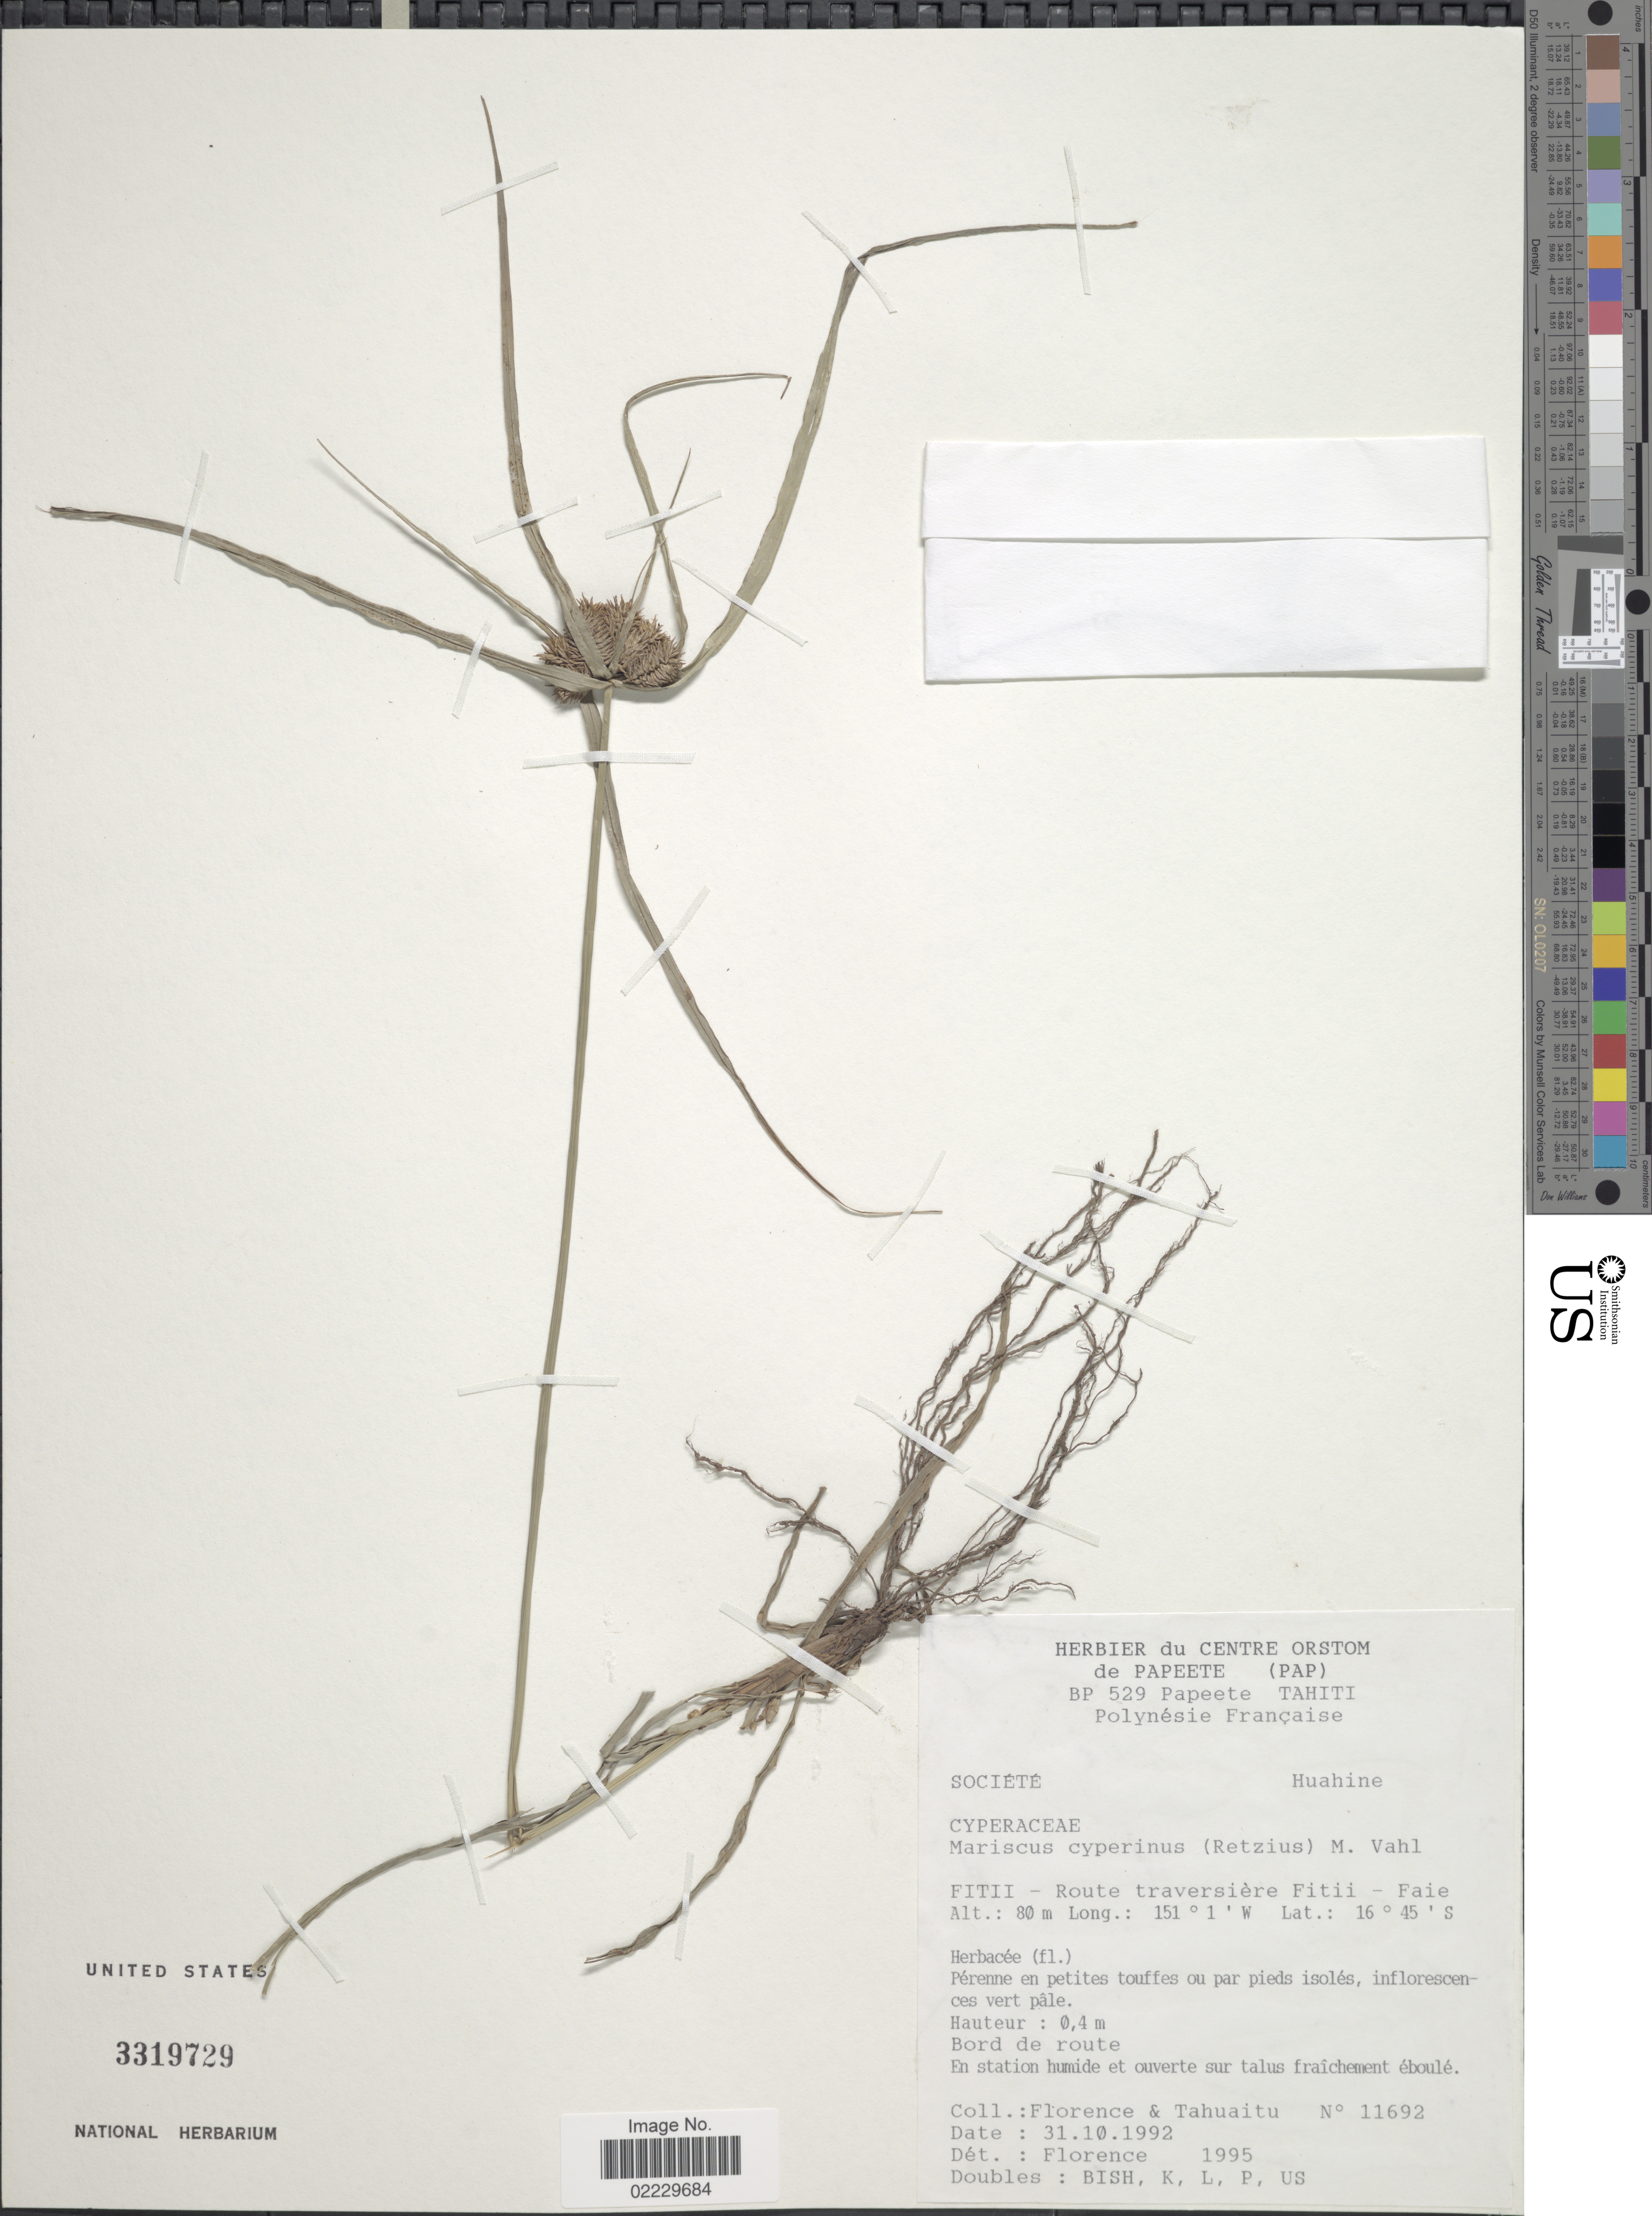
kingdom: Plantae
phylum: Tracheophyta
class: Liliopsida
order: Poales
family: Cyperaceae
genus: Cyperus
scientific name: Cyperus cyperinus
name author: (Retz.) Valck. Sur.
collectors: -. Florence & -. Tahuaitu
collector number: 11692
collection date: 1992-10-31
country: French Polynesia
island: Huahine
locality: Societe, Huahine, Fitii - Route traversiere Fitii - Faie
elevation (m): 80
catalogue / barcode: US 3319729